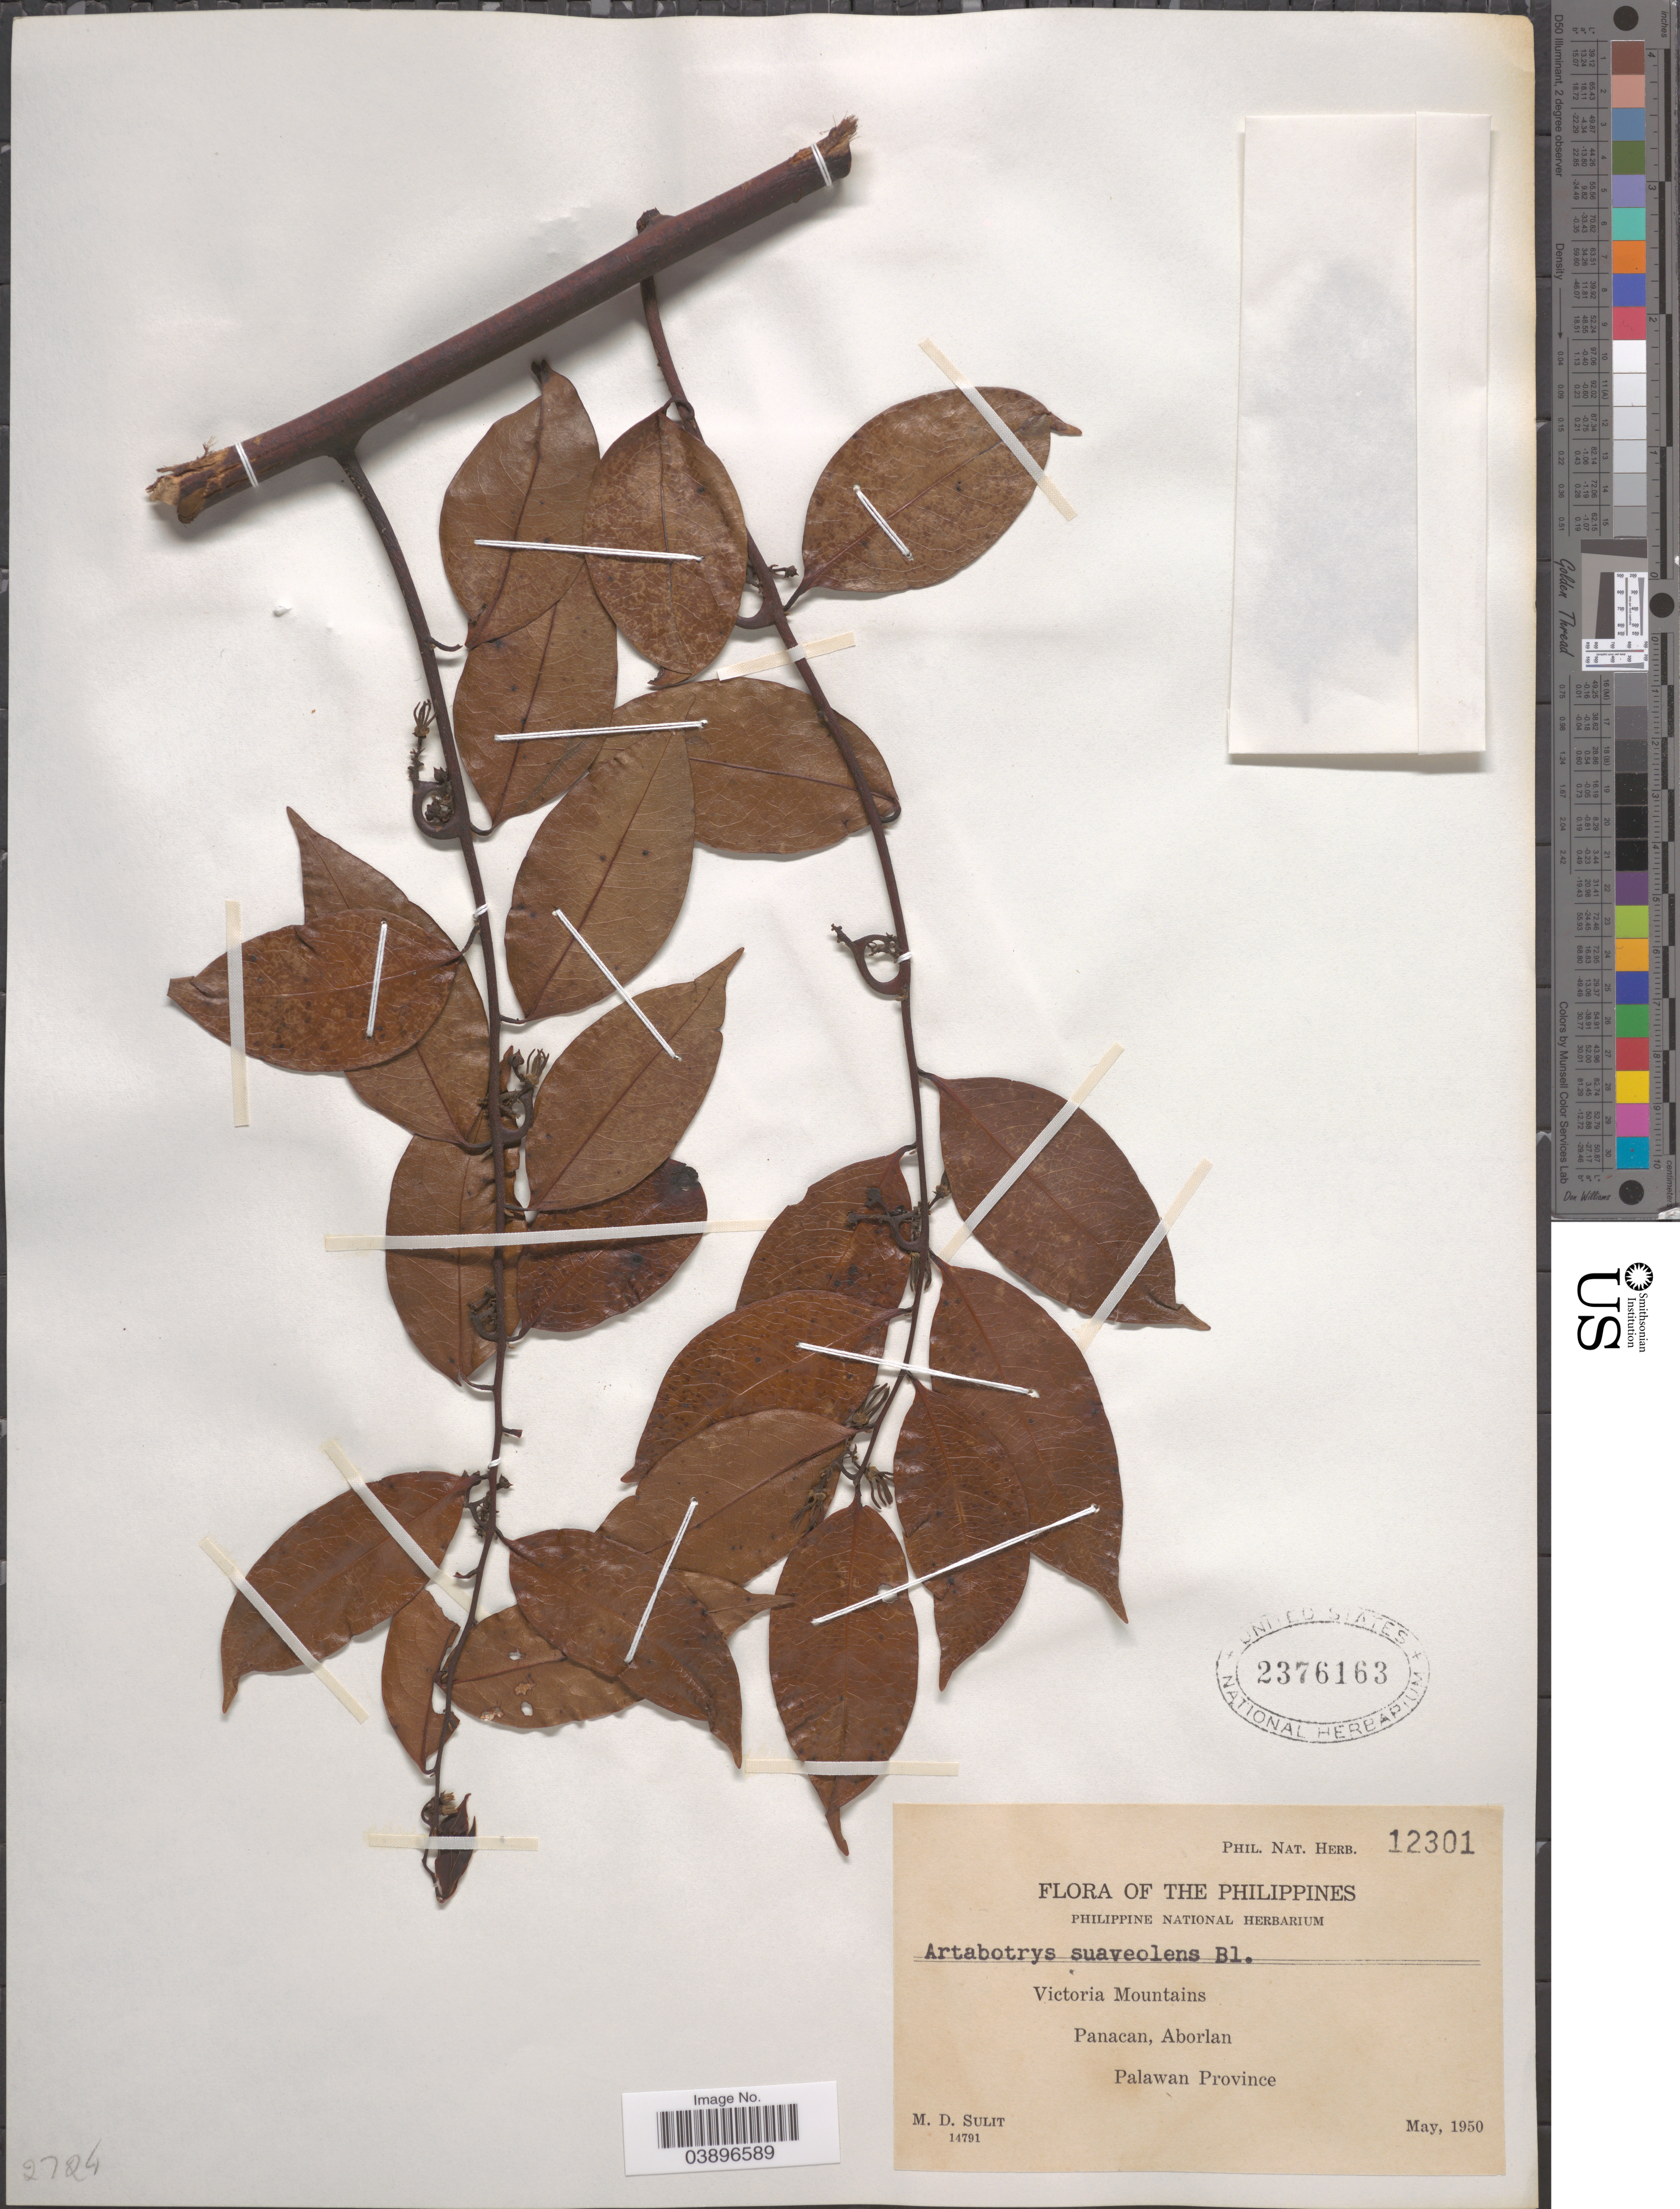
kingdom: Plantae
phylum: Tracheophyta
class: Magnoliopsida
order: Magnoliales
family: Annonaceae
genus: Artabotrys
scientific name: Artabotrys suaveolens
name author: (Blume) Blume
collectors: M. Sulit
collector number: Phil. Nat. Herb. 12301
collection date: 1950-05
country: Philippines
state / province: Mimaropa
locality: Victoria Mountains, Panacan, Aborlan, Palawan Province.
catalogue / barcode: US 2376163